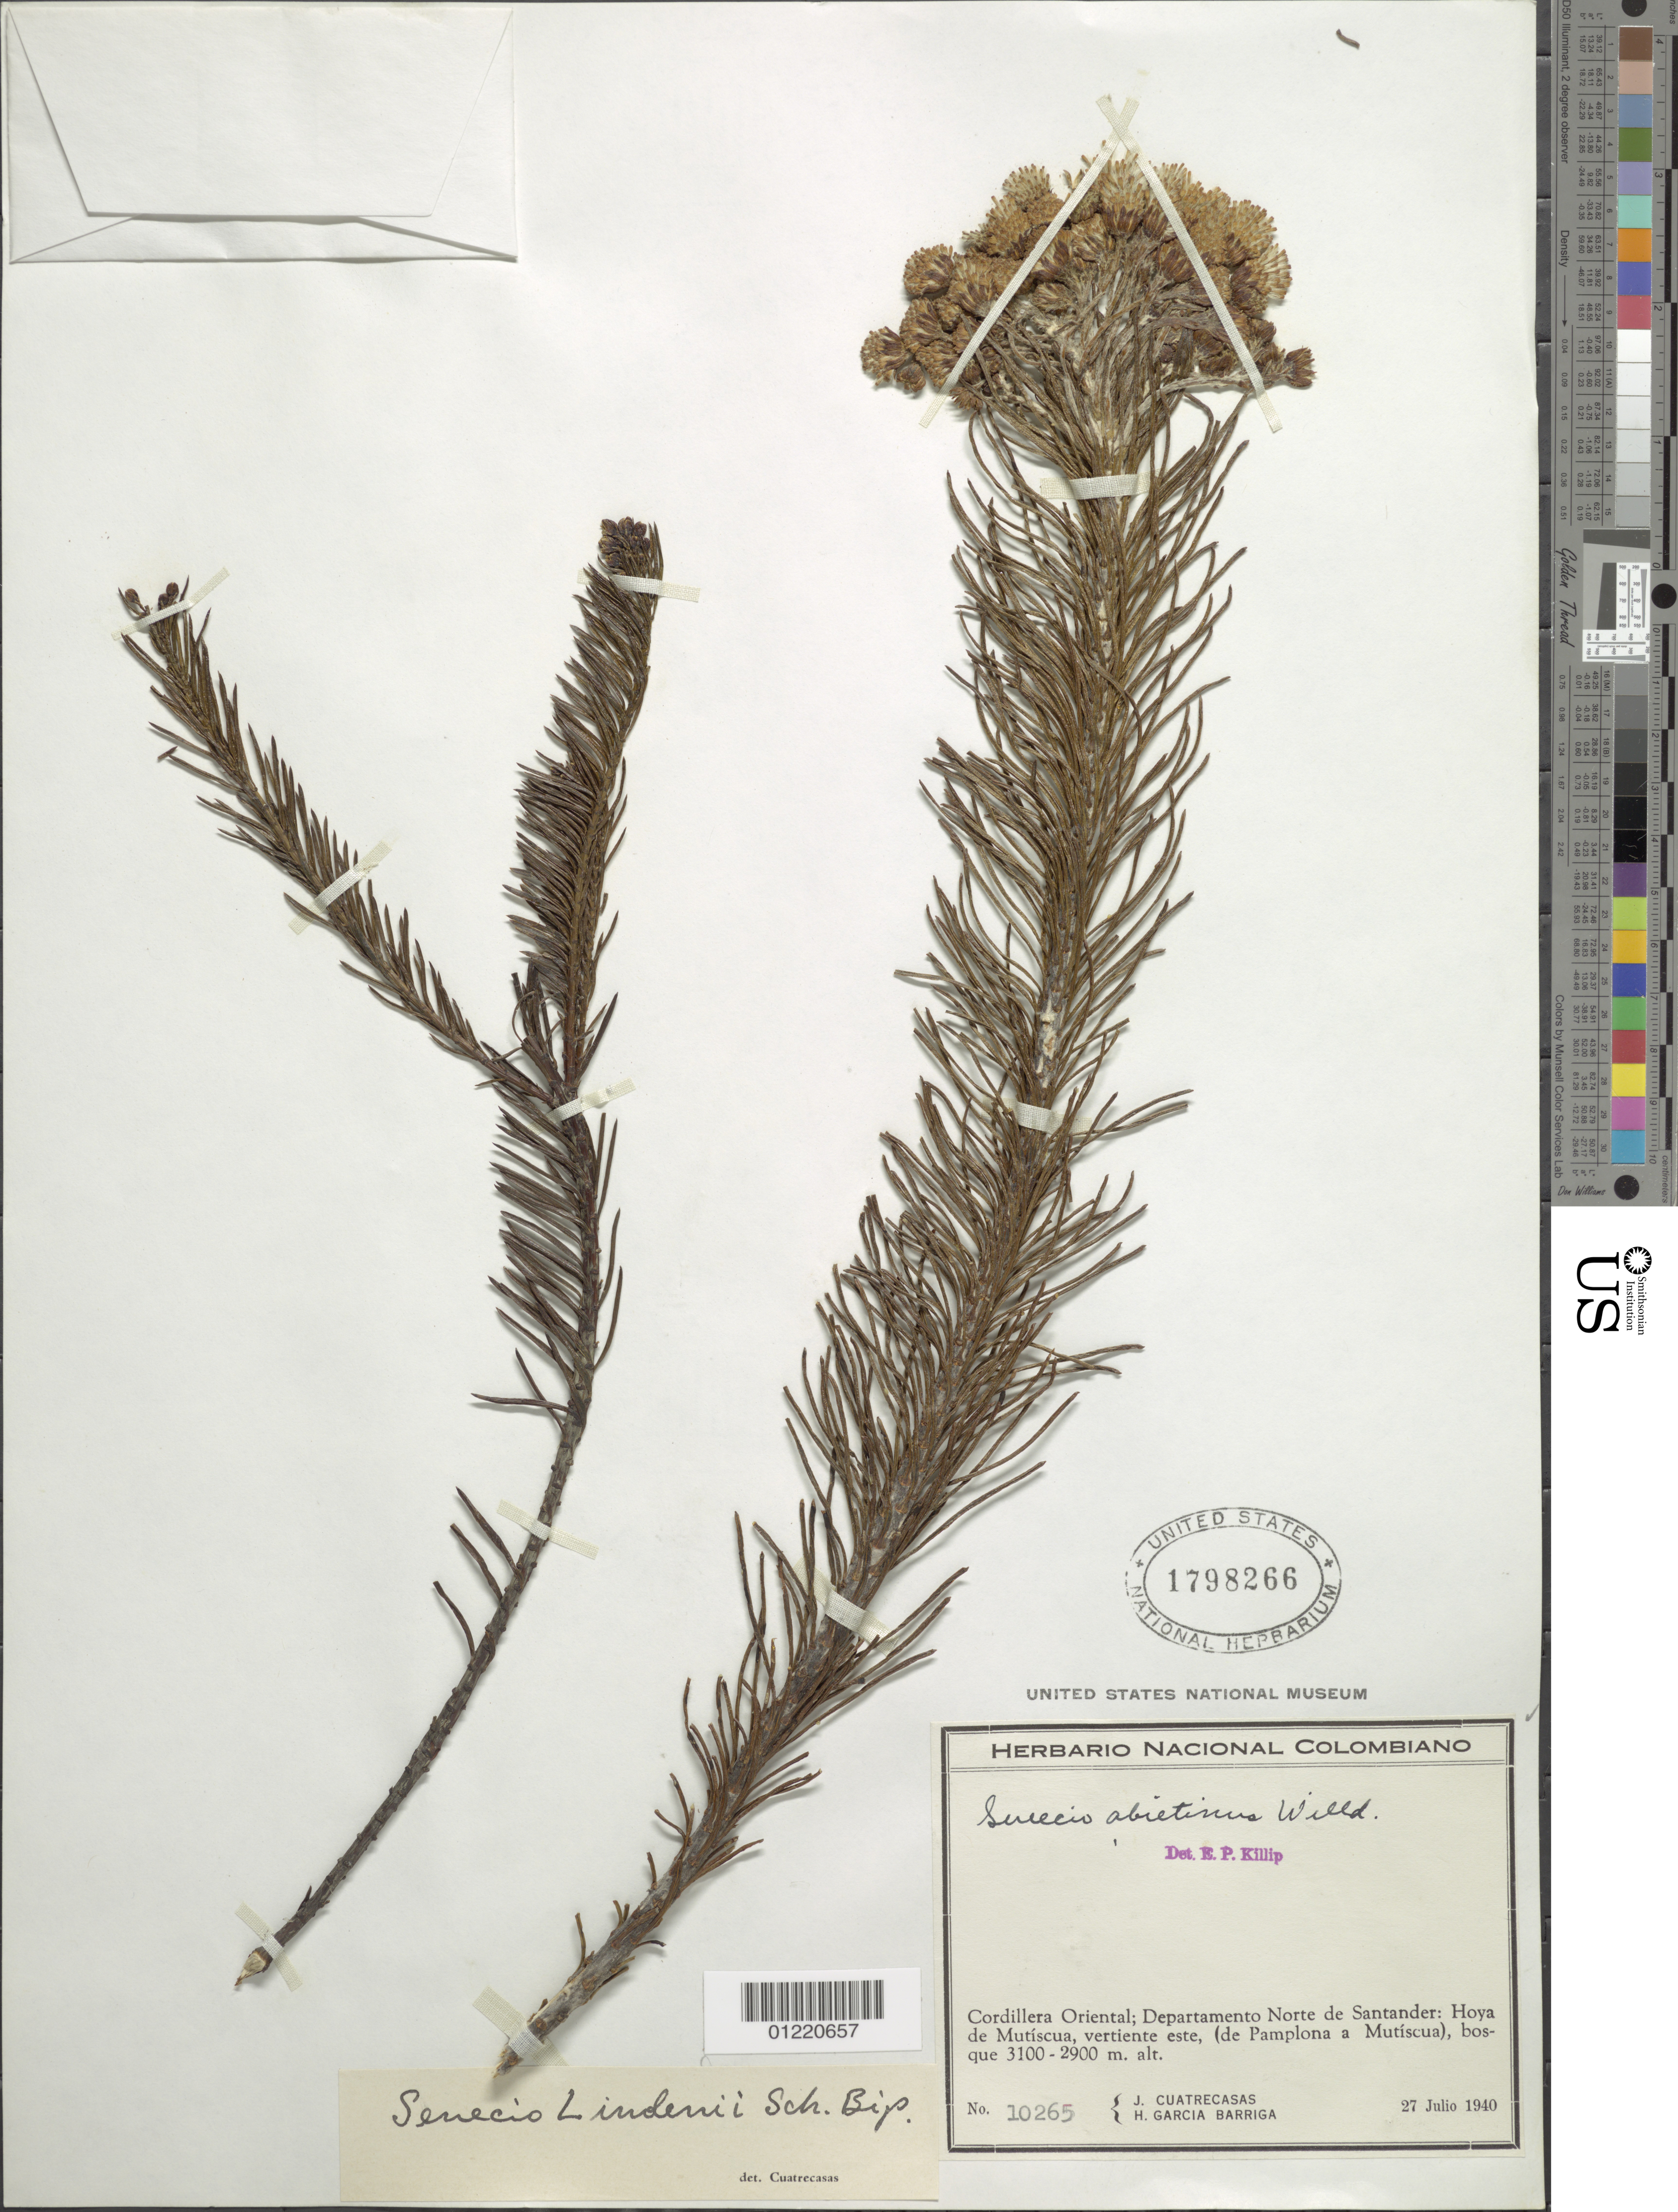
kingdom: Plantae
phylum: Tracheophyta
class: Magnoliopsida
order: Asterales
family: Asteraceae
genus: Pentacalia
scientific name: Pentacalia lindenii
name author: (Sch. Bip. ex Wedd.) Cuatrec.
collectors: J. Cuatrecasas & H. García Barriga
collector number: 10265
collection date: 1940-07-27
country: Colombia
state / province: Norte de Santander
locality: Hoya de Mutíscua, vertiente este, (de Pamplona a Mutíscua).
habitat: bosque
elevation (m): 2900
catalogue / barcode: US 1798266